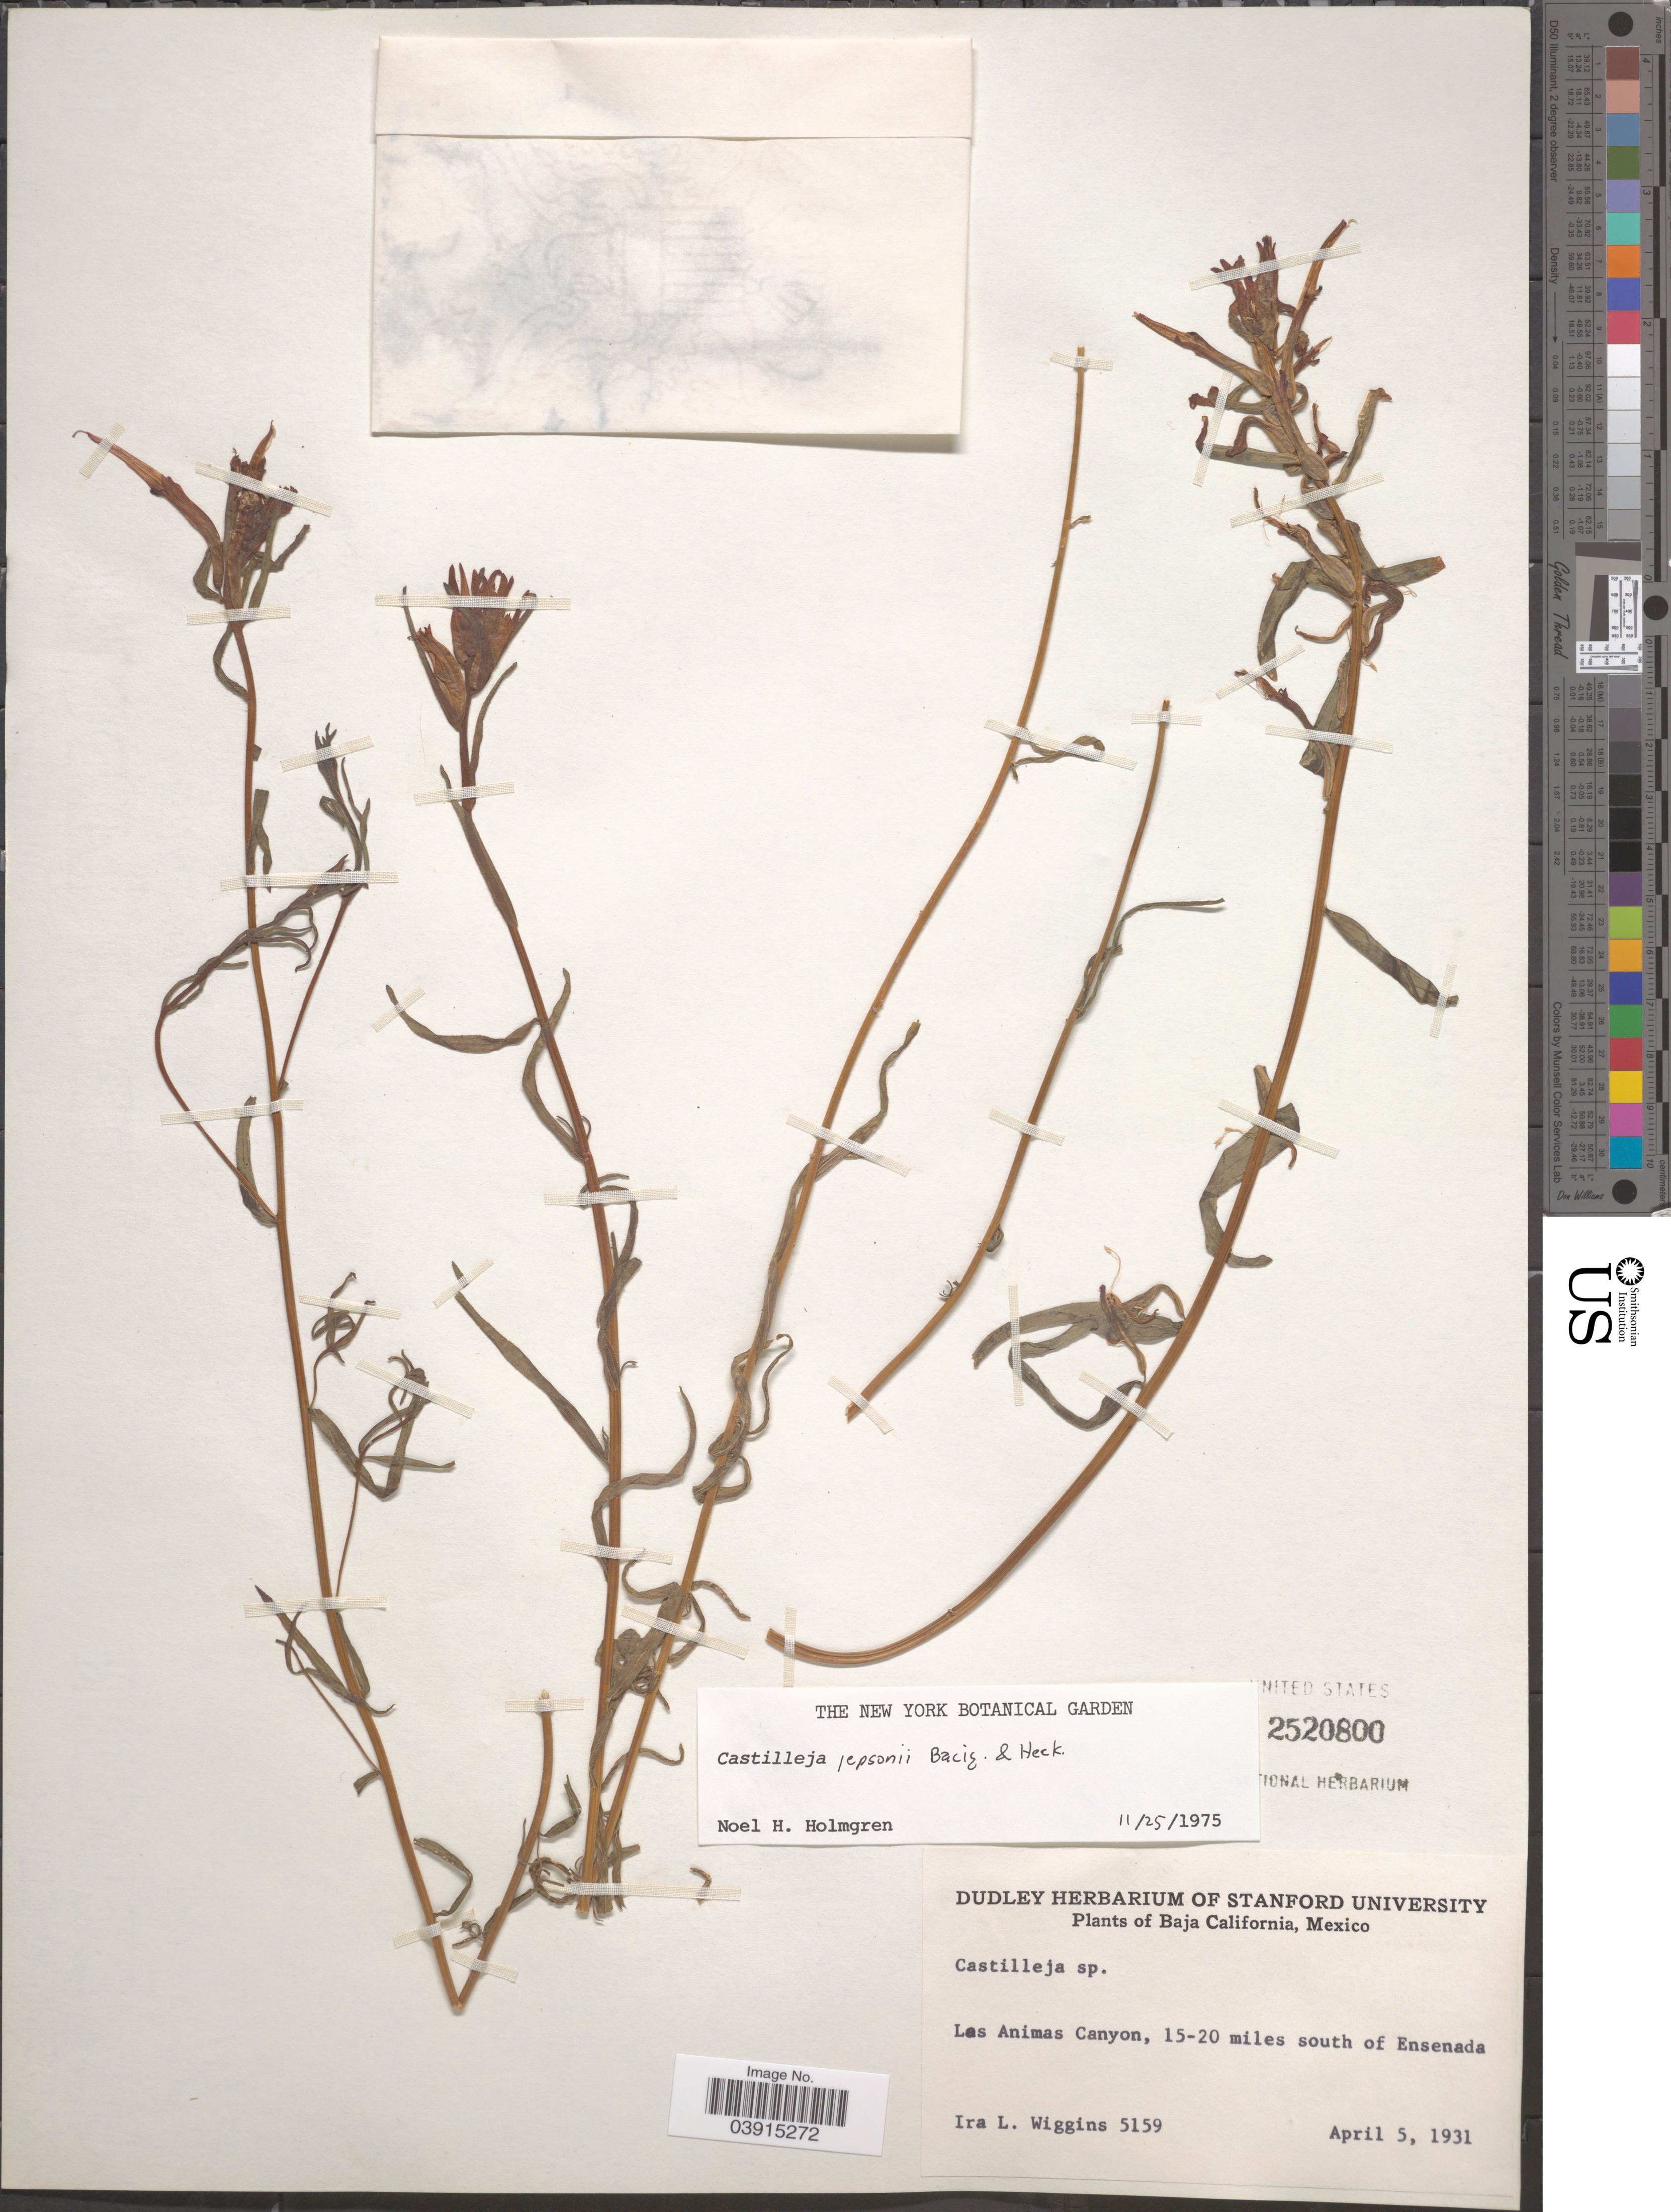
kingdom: Plantae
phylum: Tracheophyta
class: Magnoliopsida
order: Lamiales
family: Orobanchaceae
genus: Castilleja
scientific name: Castilleja jepsonii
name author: Bacig. & Heckard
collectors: I. L. Wiggins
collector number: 5159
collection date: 1931-04-05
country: Mexico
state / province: Baja California Norte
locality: Las Animas Canyon, 15-20 miles south of Ensenada.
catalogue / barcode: US 2520800